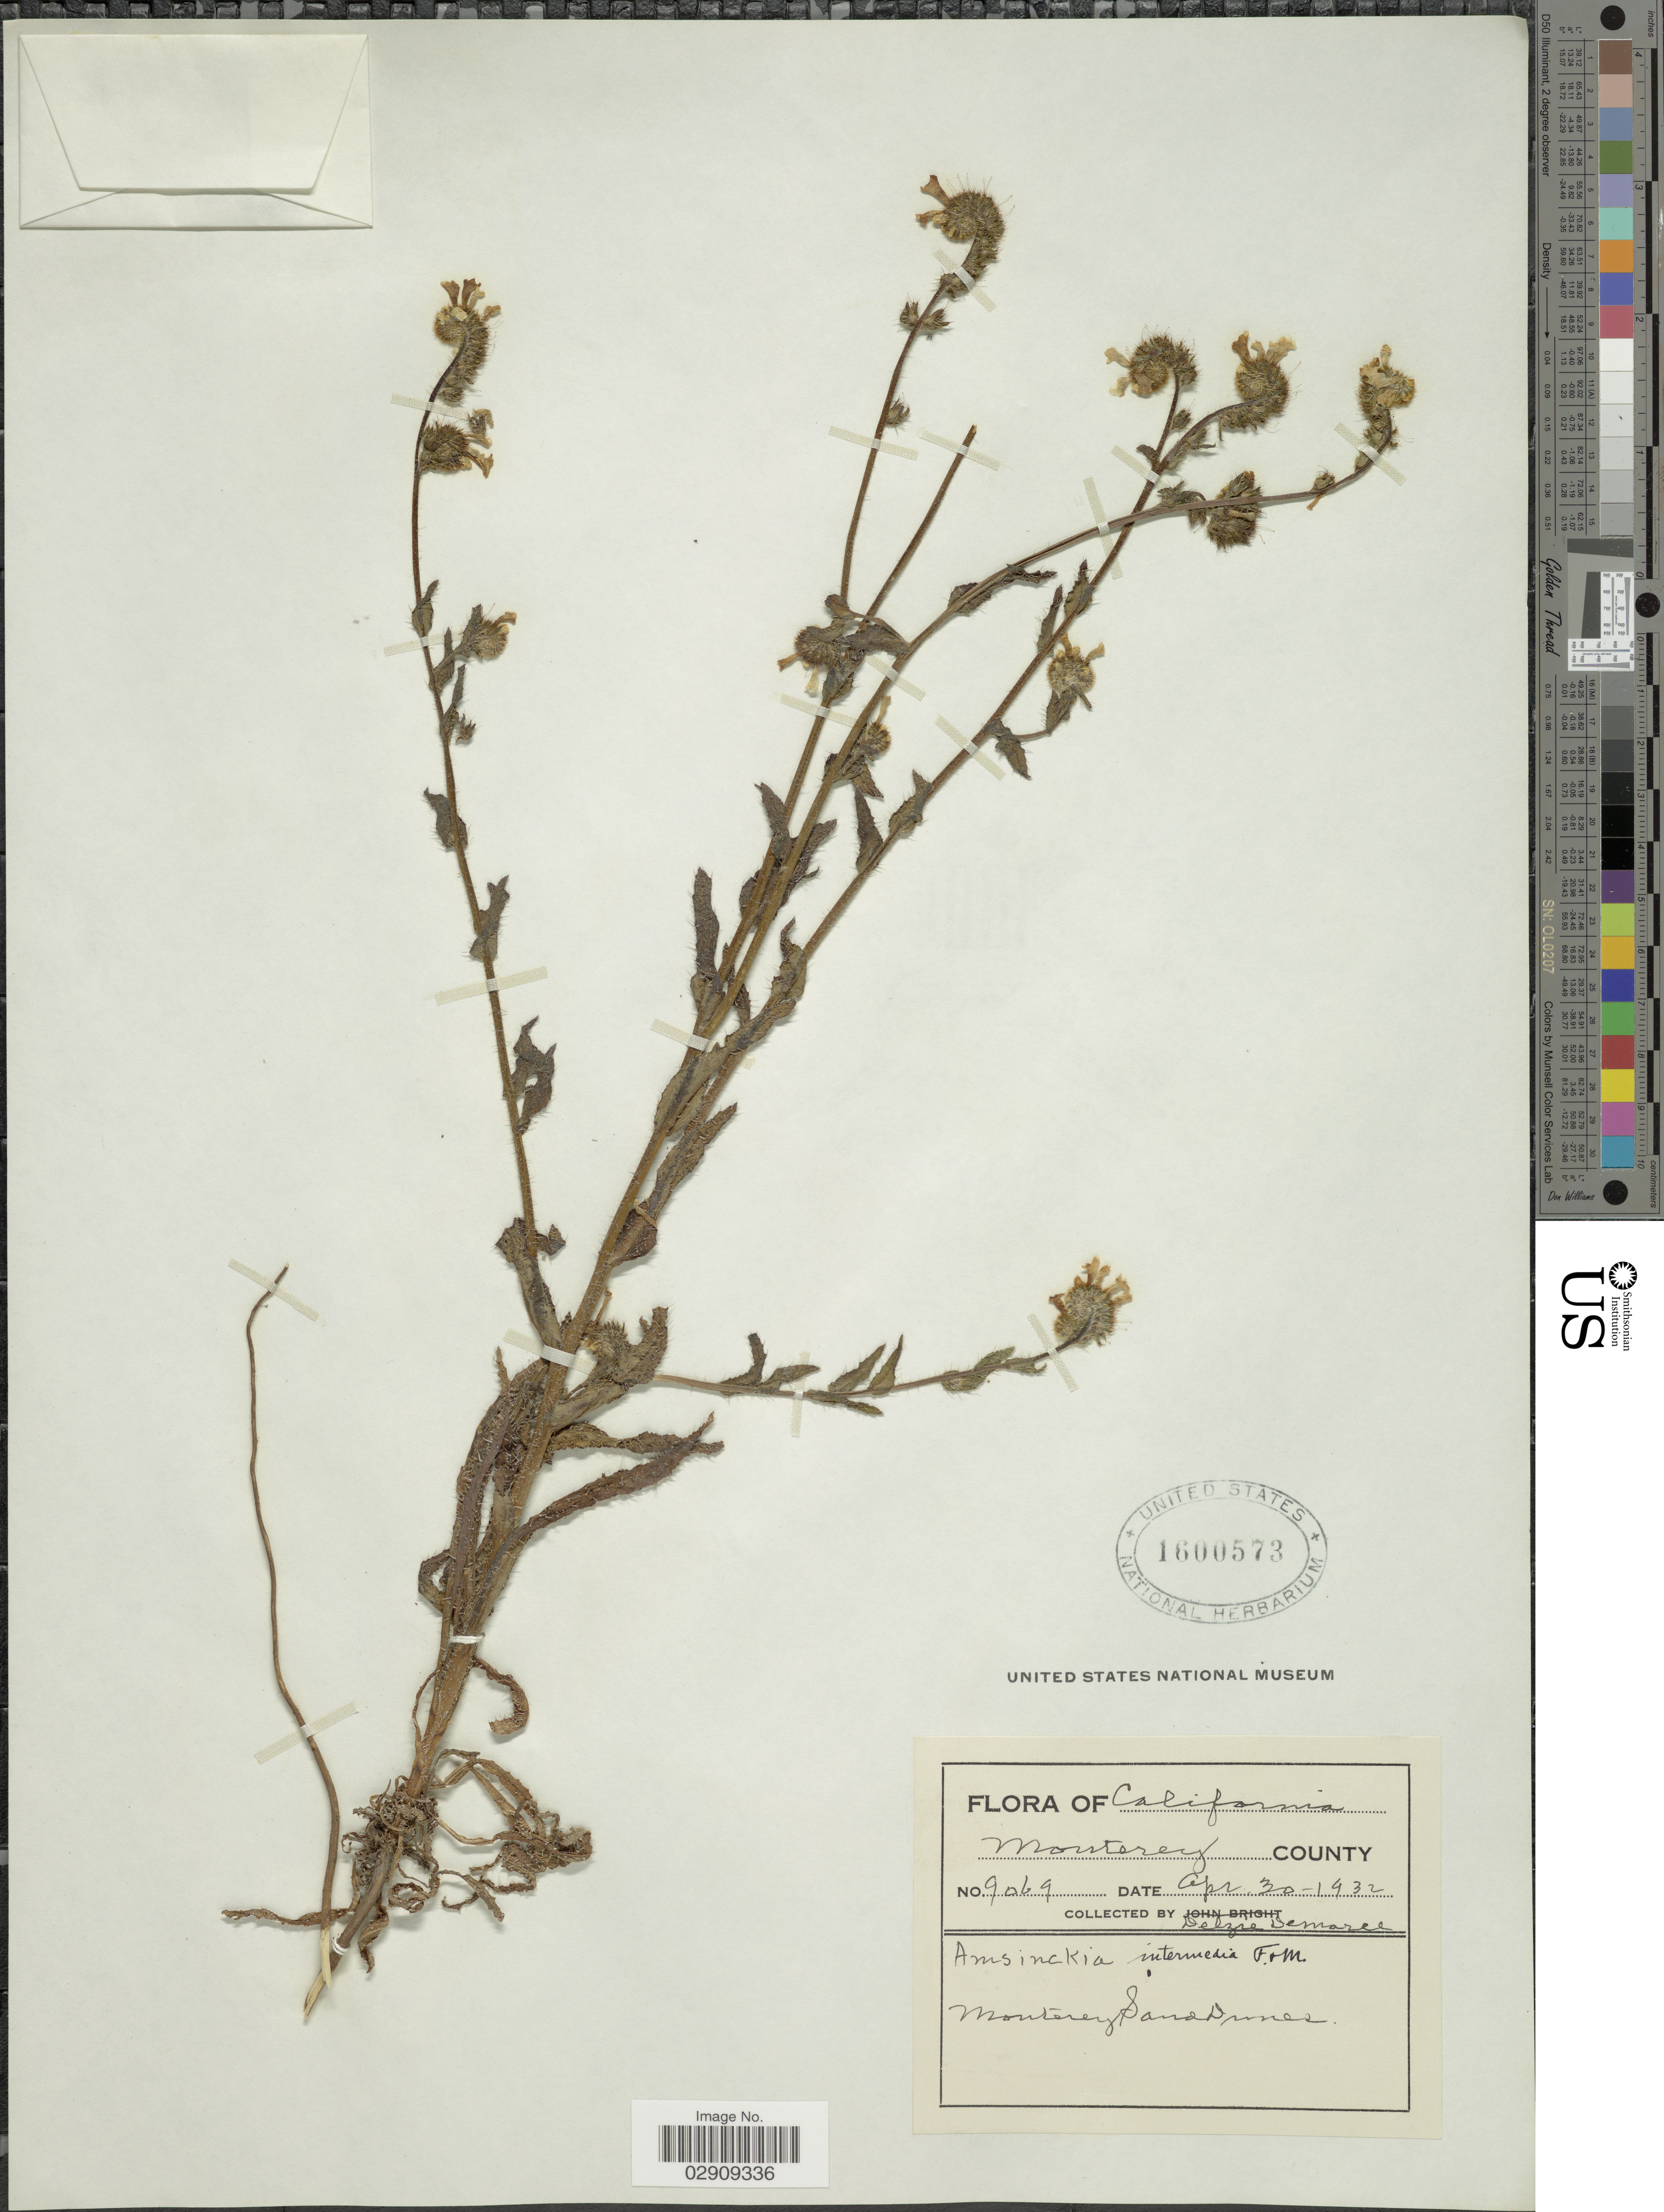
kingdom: Plantae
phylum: Tracheophyta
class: Magnoliopsida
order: Boraginales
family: Boraginaceae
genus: Amsinckia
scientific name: Amsinckia menziesii var. intermedia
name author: (Fisch. & C.A. Mey.) Ganders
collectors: D. Demaree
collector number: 9069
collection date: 1932-04-30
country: United States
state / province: California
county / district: Monterey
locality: Monterey County. Monterey Sand Dunes.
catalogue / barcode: US 1600573